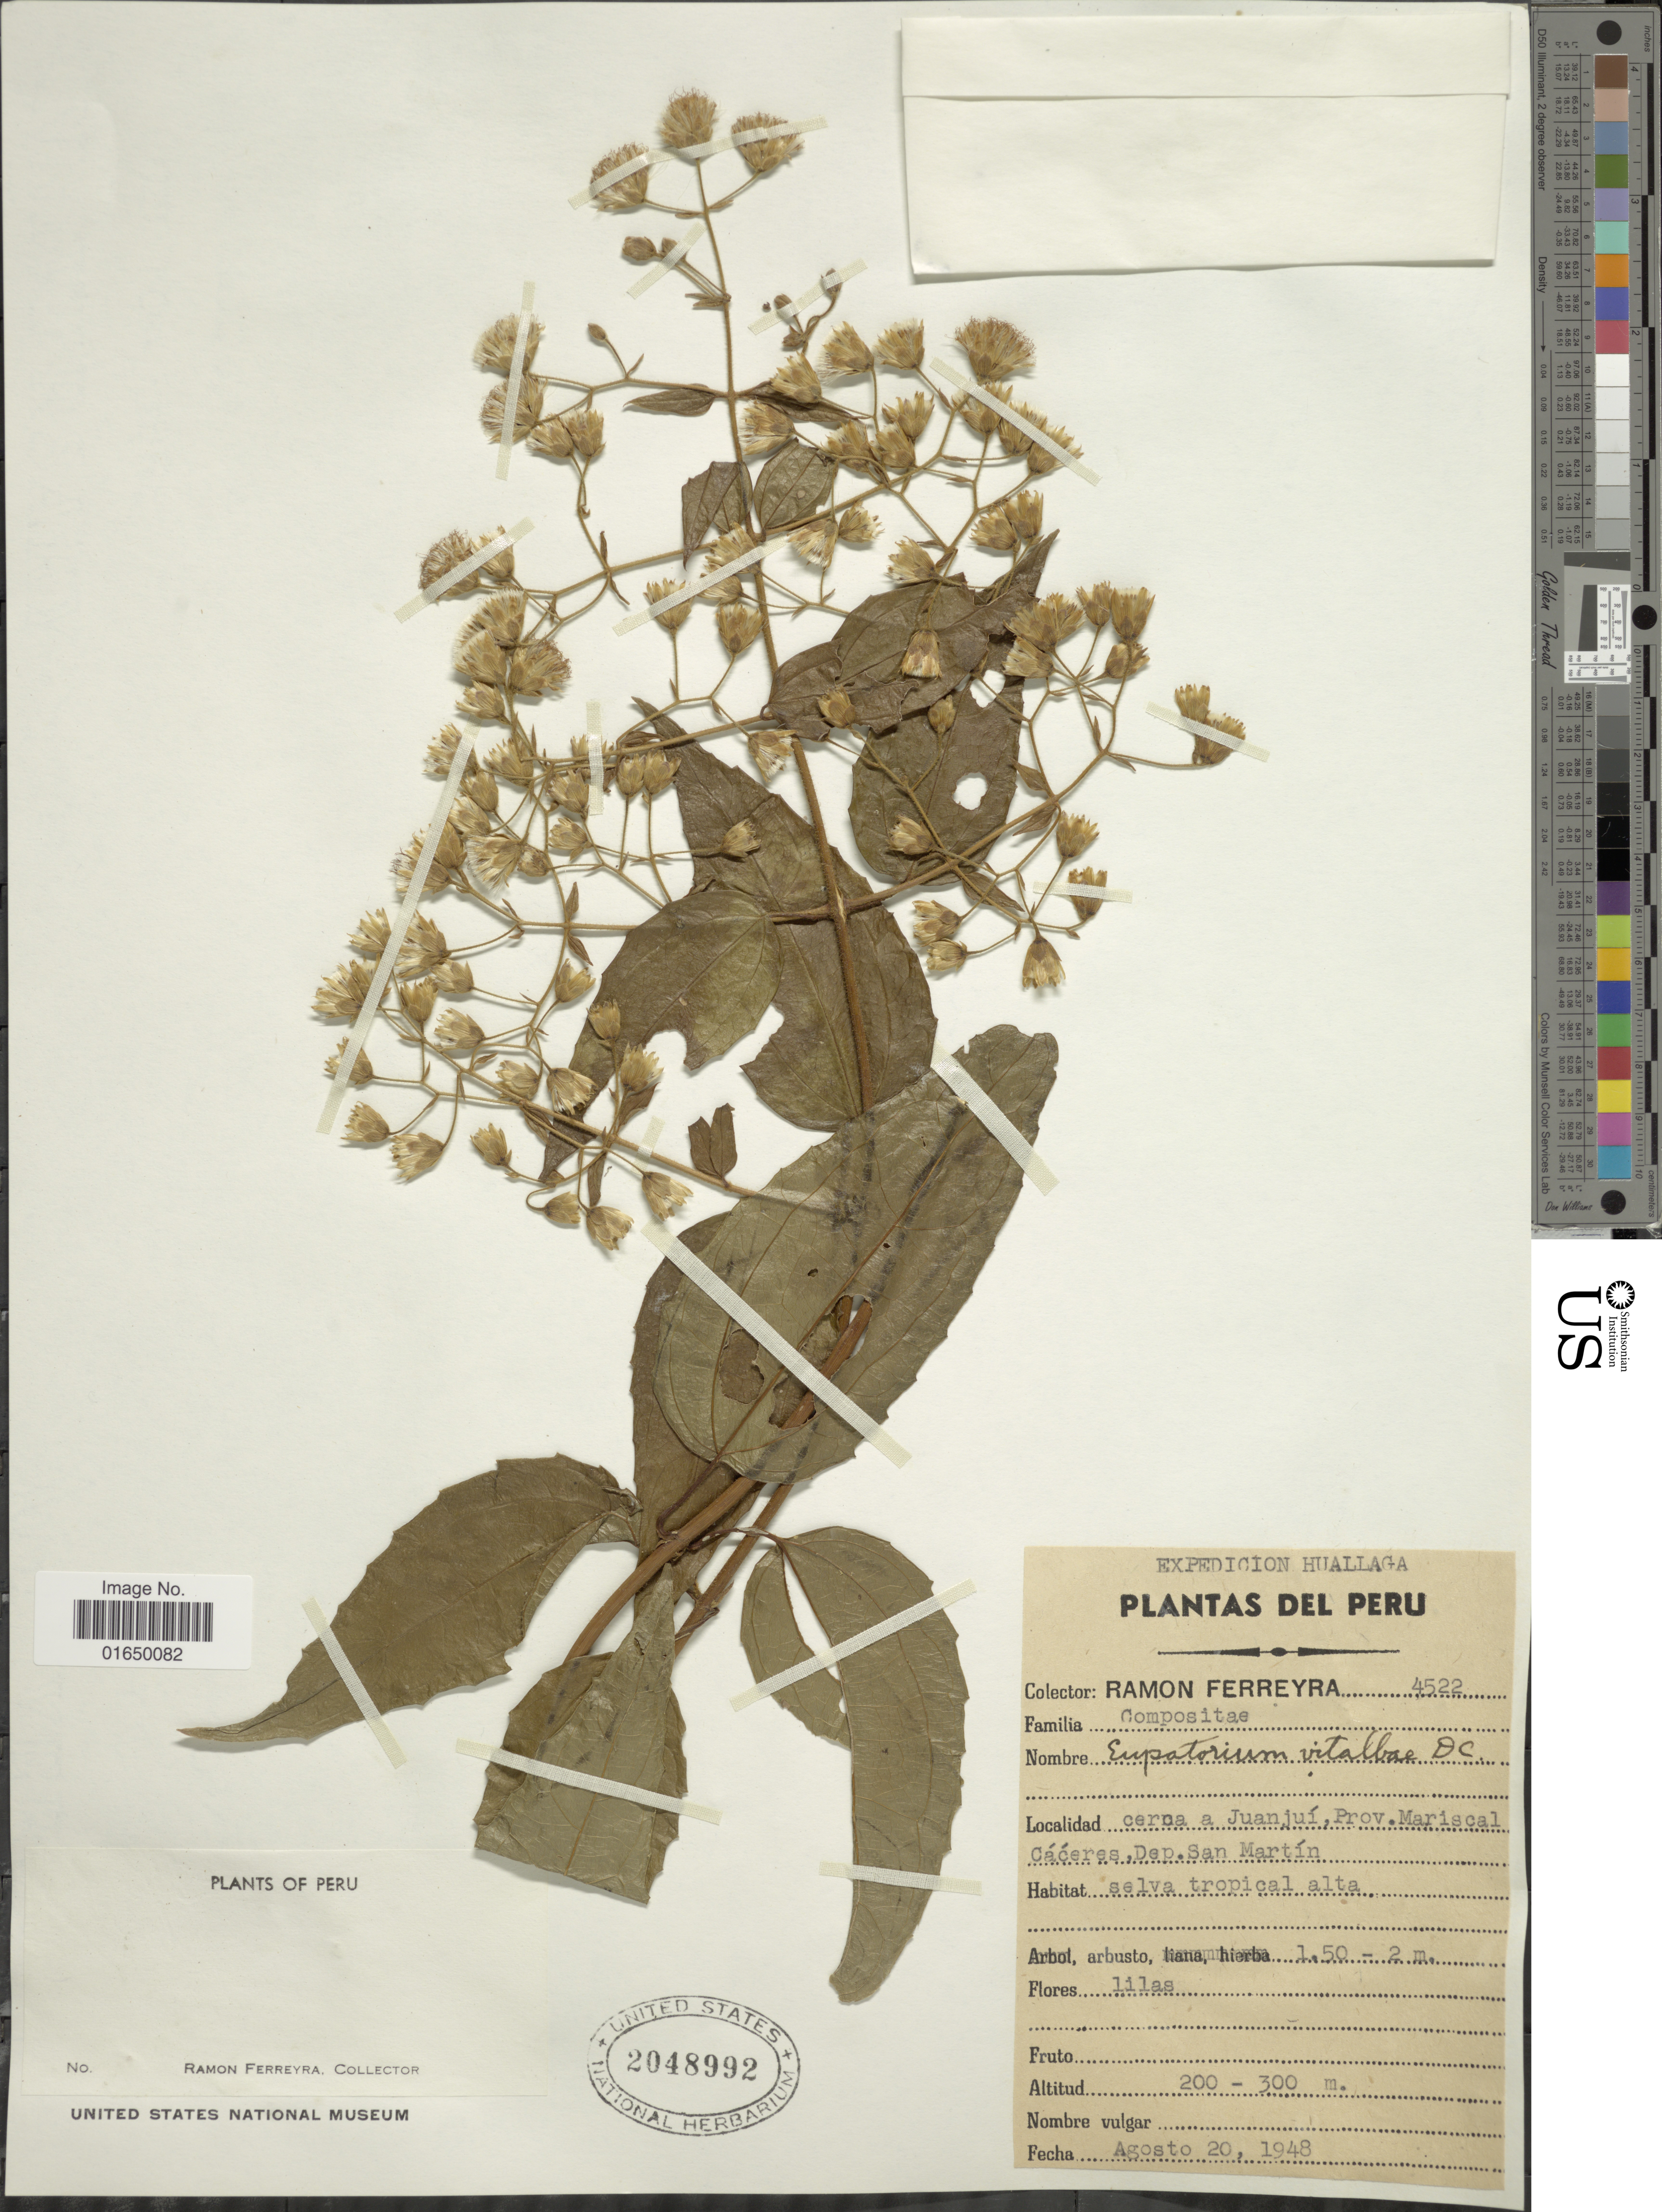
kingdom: Plantae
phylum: Tracheophyta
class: Magnoliopsida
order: Asterales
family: Asteraceae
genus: Heterocondylus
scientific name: Heterocondylus vitalbae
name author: (DC.) R.M. King & H. Rob.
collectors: R. A. Ferreyra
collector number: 4522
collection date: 1948-08-20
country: Peru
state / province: San Martín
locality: Cerca a Juanjuí, Prov. Mariscal Cáceres, Dep San Martín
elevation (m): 200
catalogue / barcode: US 2048992